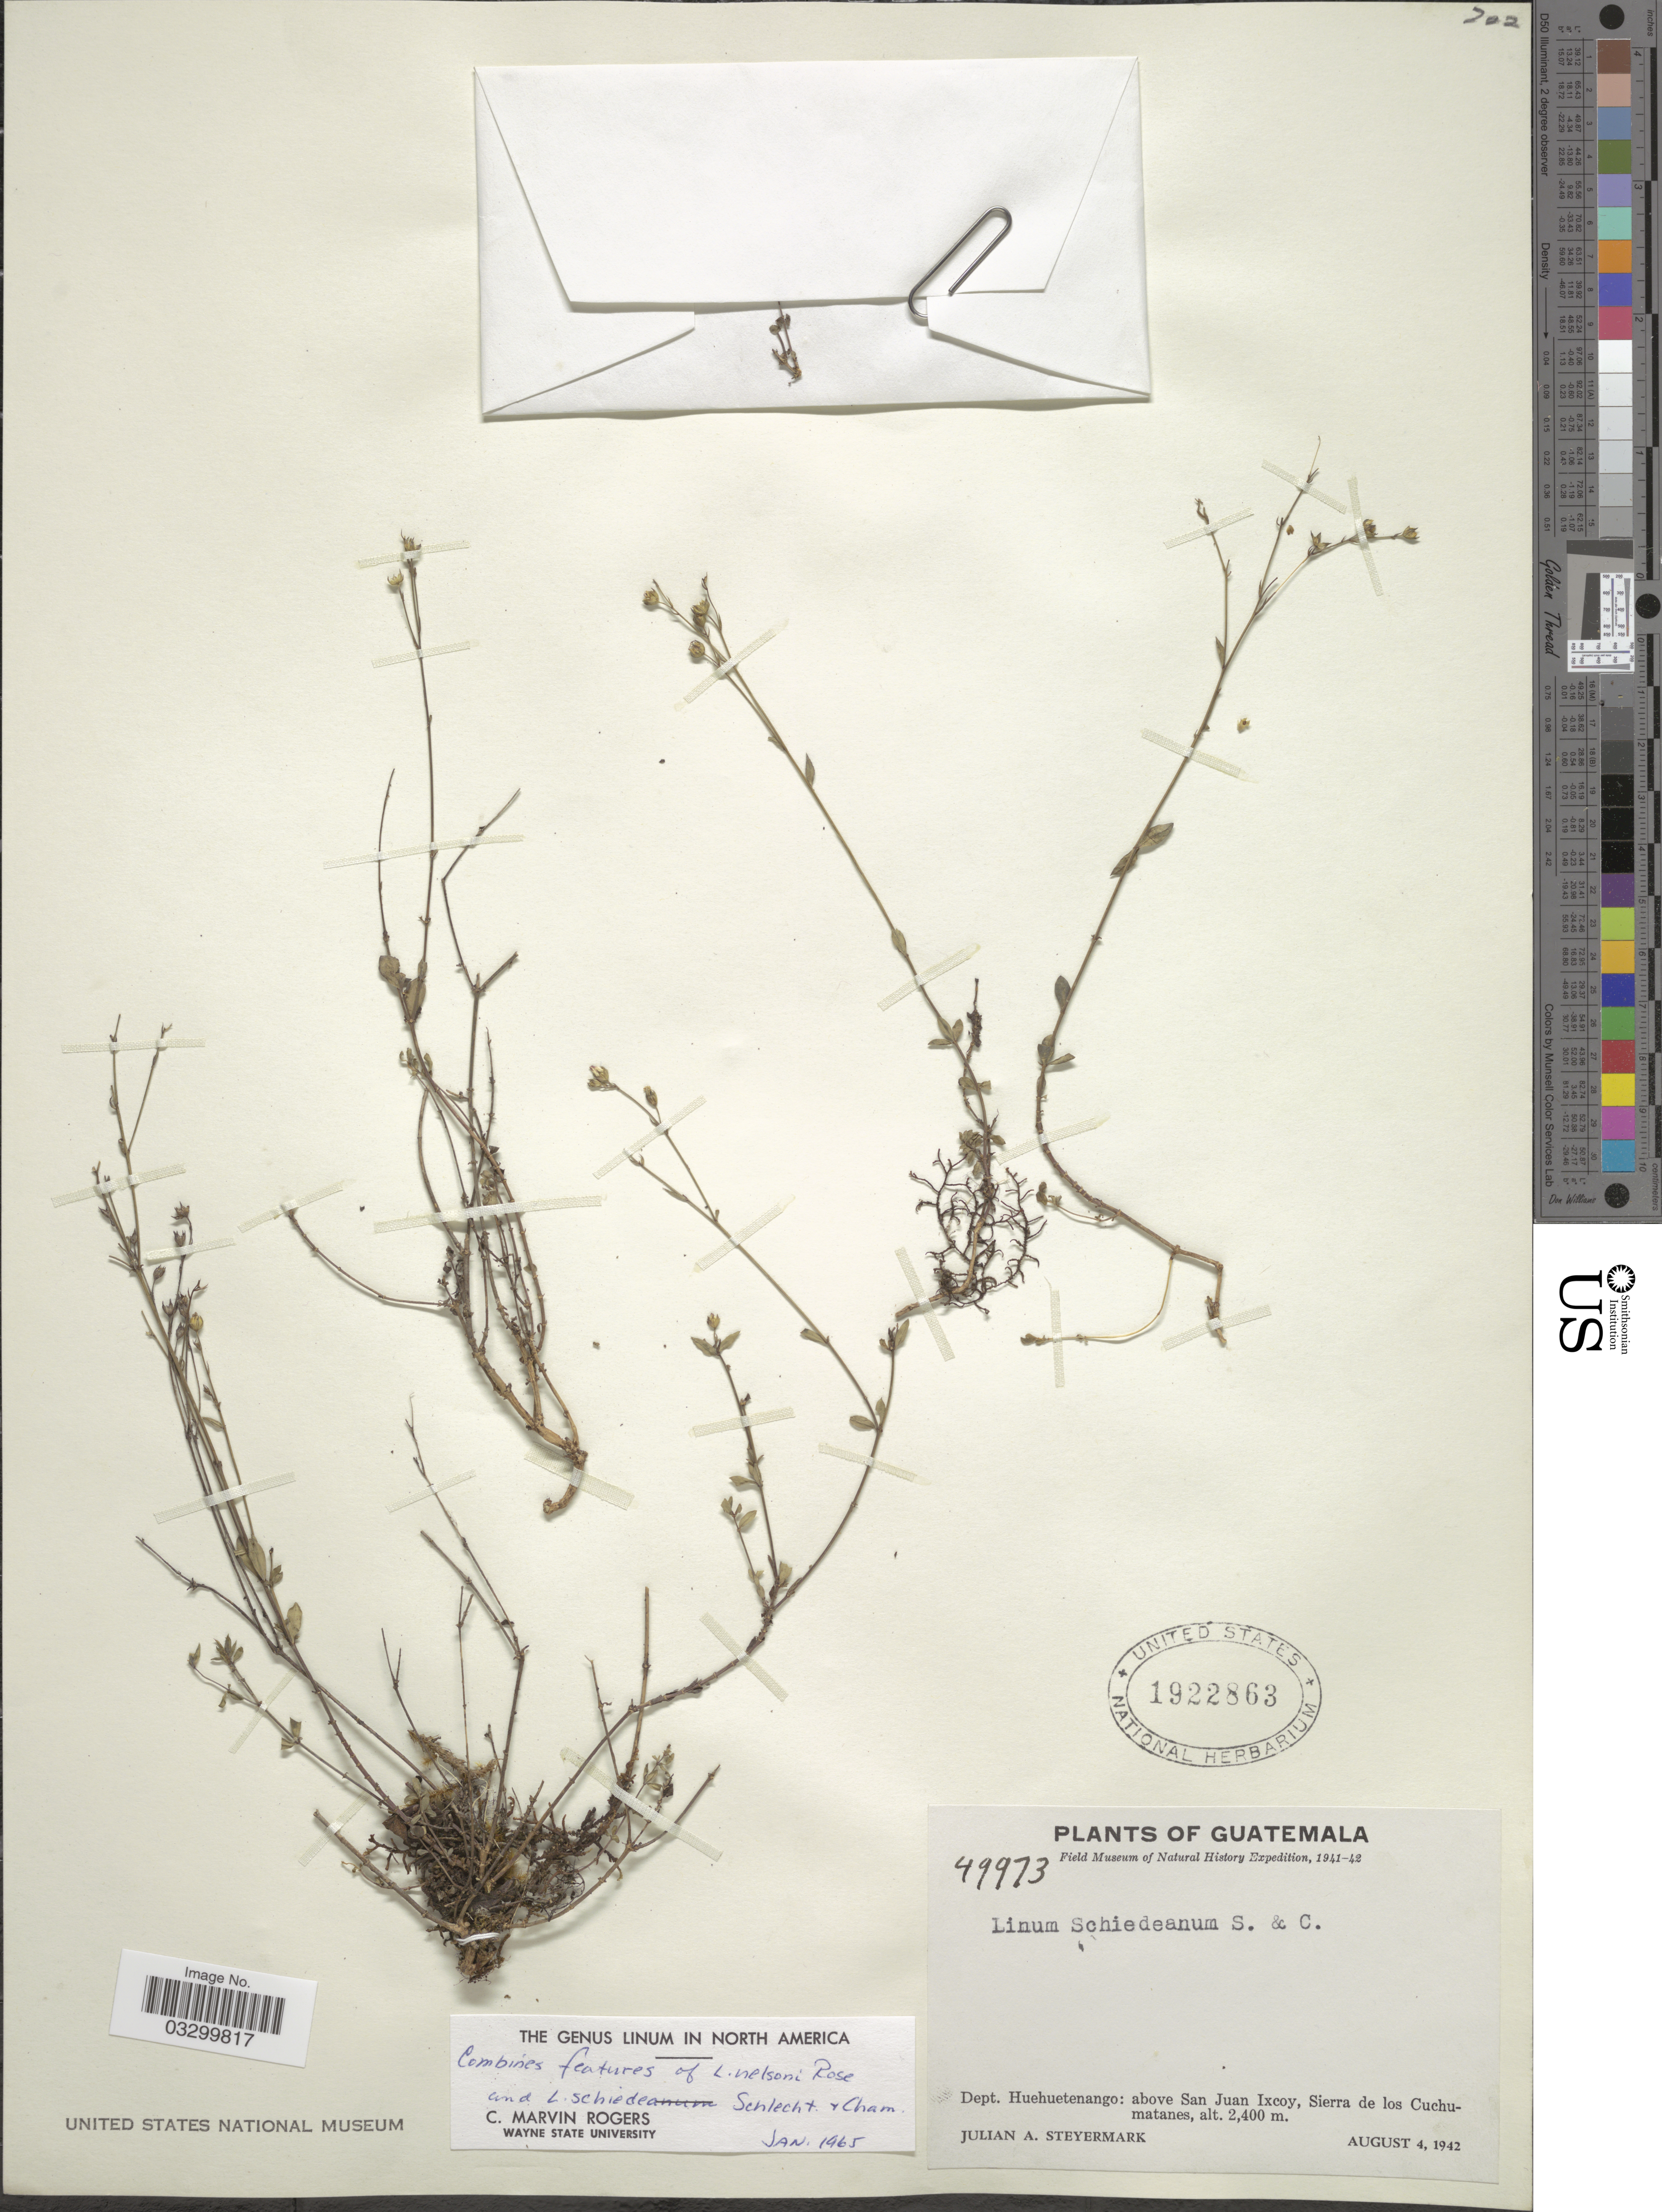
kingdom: Plantae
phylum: Tracheophyta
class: Magnoliopsida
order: Malpighiales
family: Linaceae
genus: Linum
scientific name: Linum schiedeanum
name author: Schltdl. & Cham.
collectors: J. Steyermark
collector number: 49973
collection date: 1942-08-04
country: Guatemala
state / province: Huehuetenango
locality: Dept. Huehuetenango: above San Juna Ixcoy, Sierra de los Cuchumatanes.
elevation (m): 2400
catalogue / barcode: US 1922863